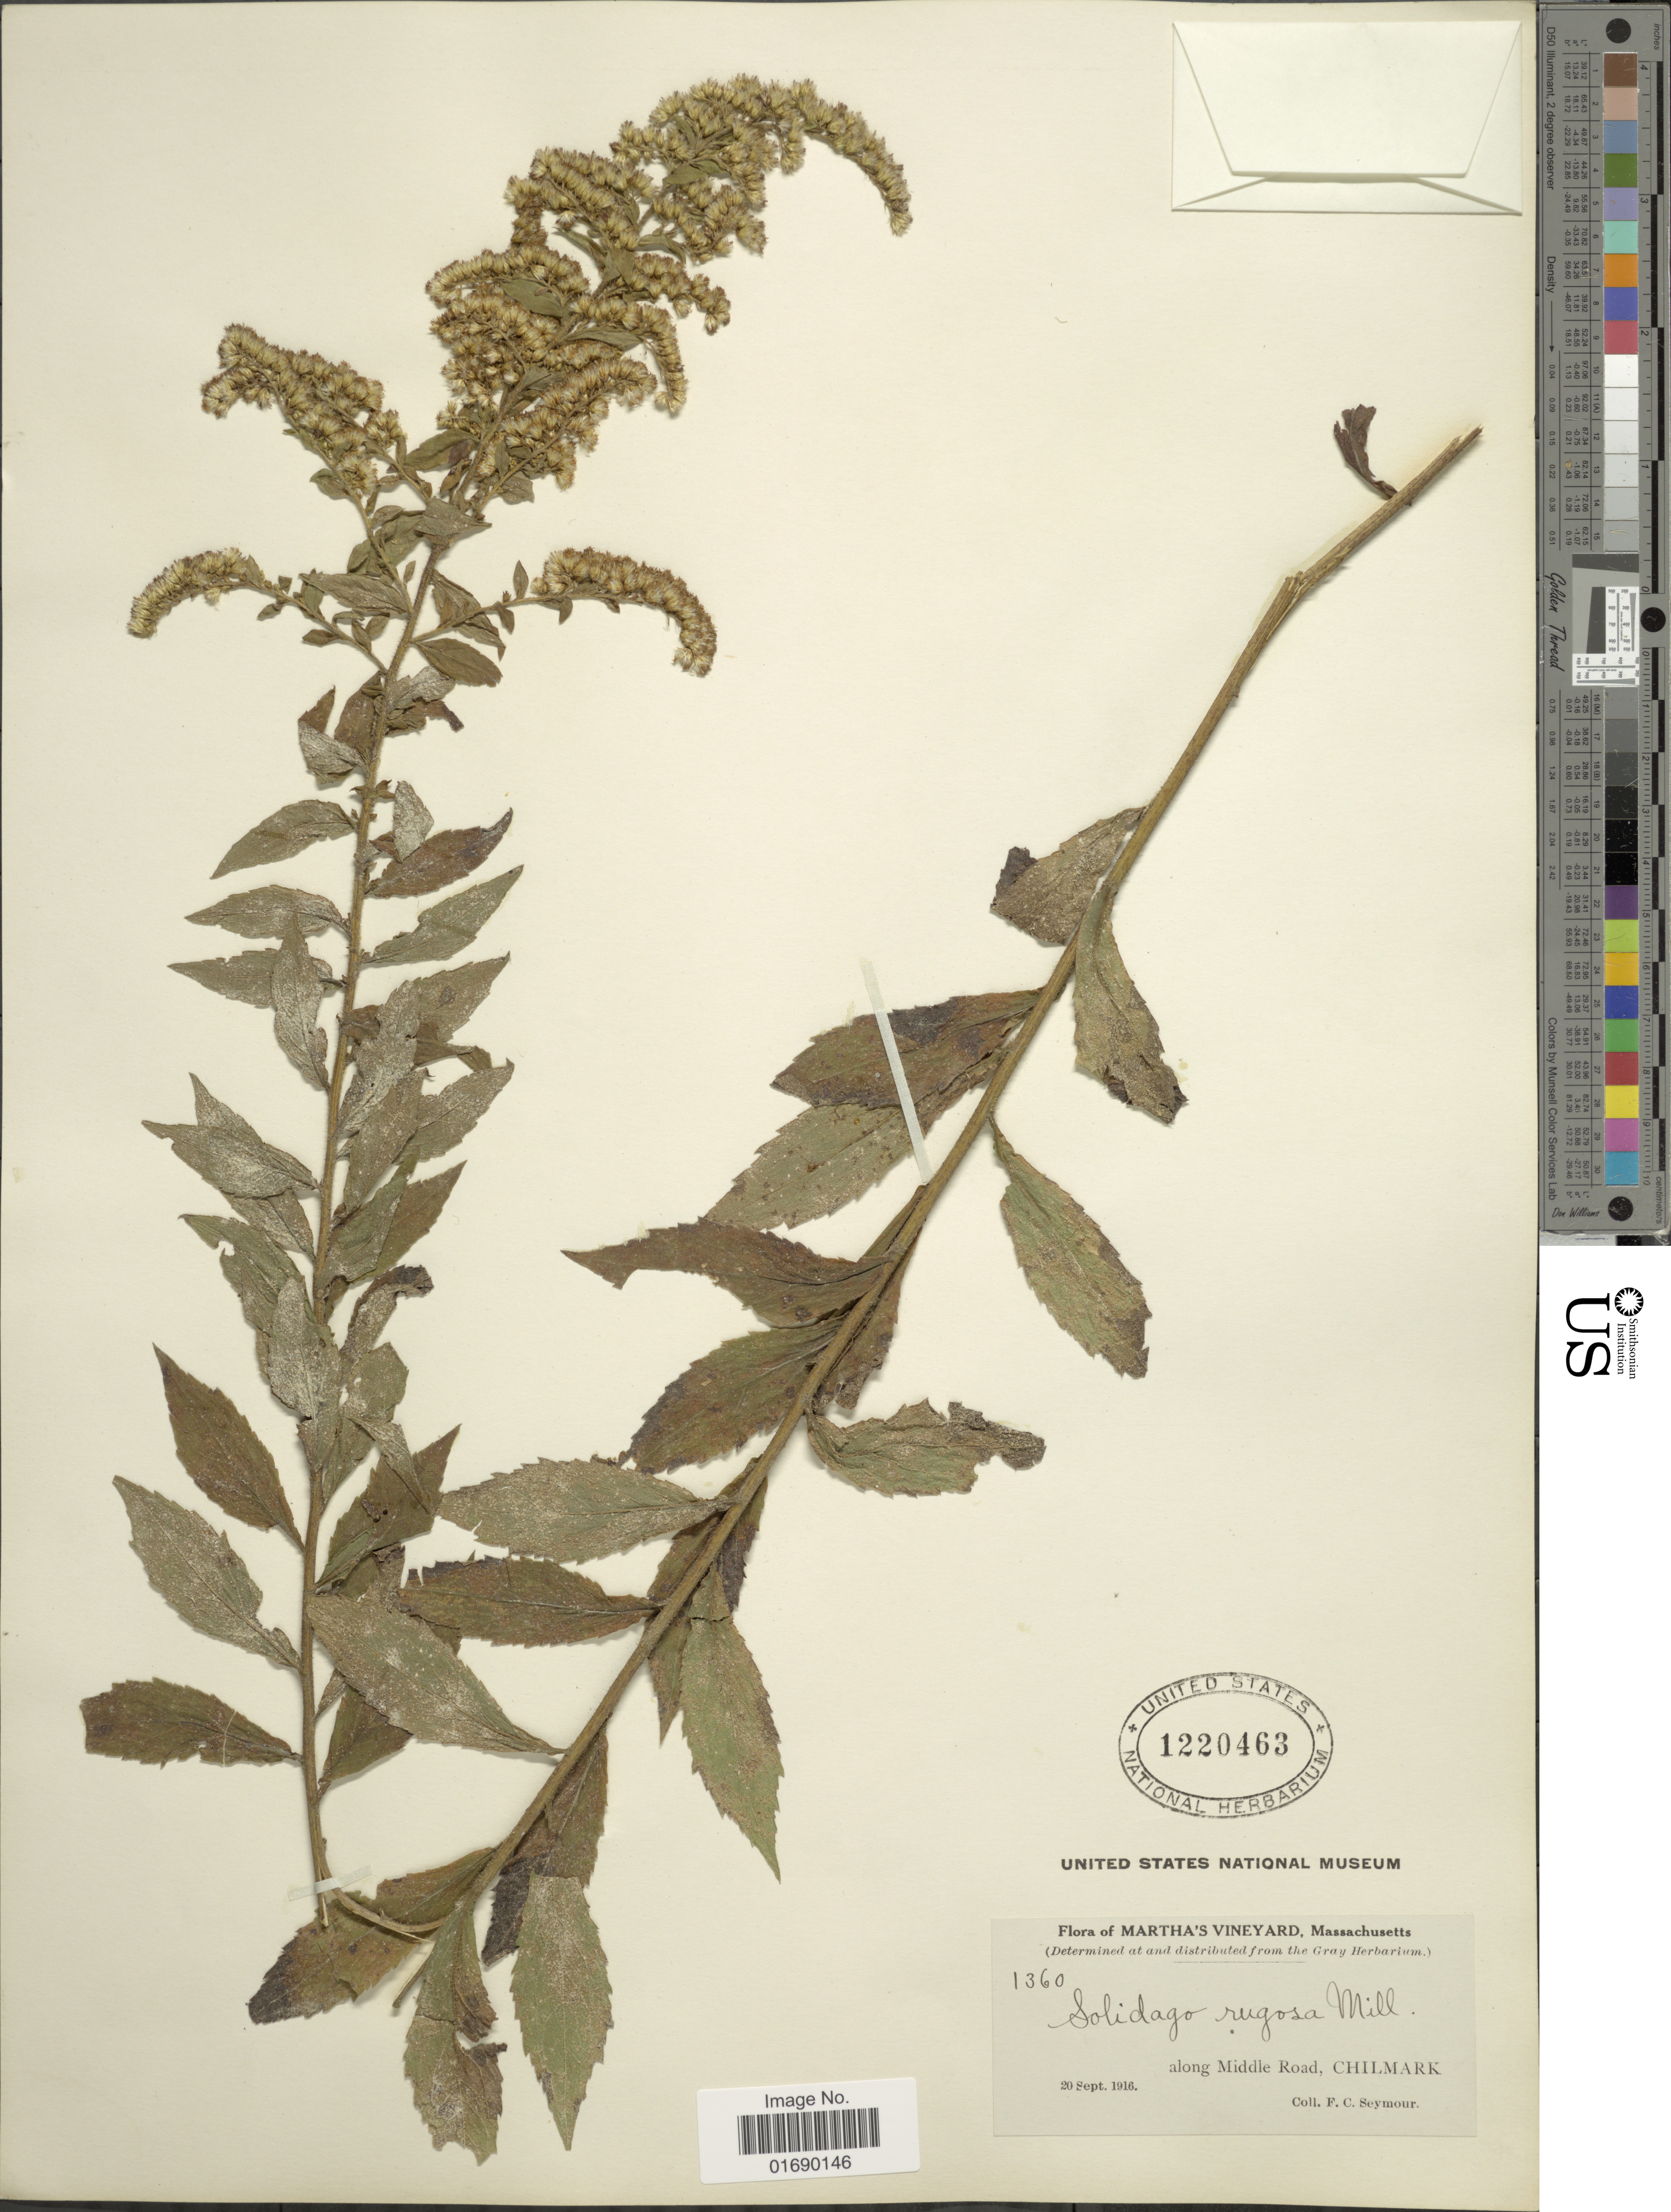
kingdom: Plantae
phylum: Tracheophyta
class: Magnoliopsida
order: Asterales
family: Asteraceae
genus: Solidago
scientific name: Solidago rugosa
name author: Mill.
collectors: F. C. Seymour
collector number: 1360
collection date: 1916-09-20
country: United States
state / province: Massachusetts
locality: Martha's Vineyard, along Middle Road, Chilmark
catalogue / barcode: US 1220463